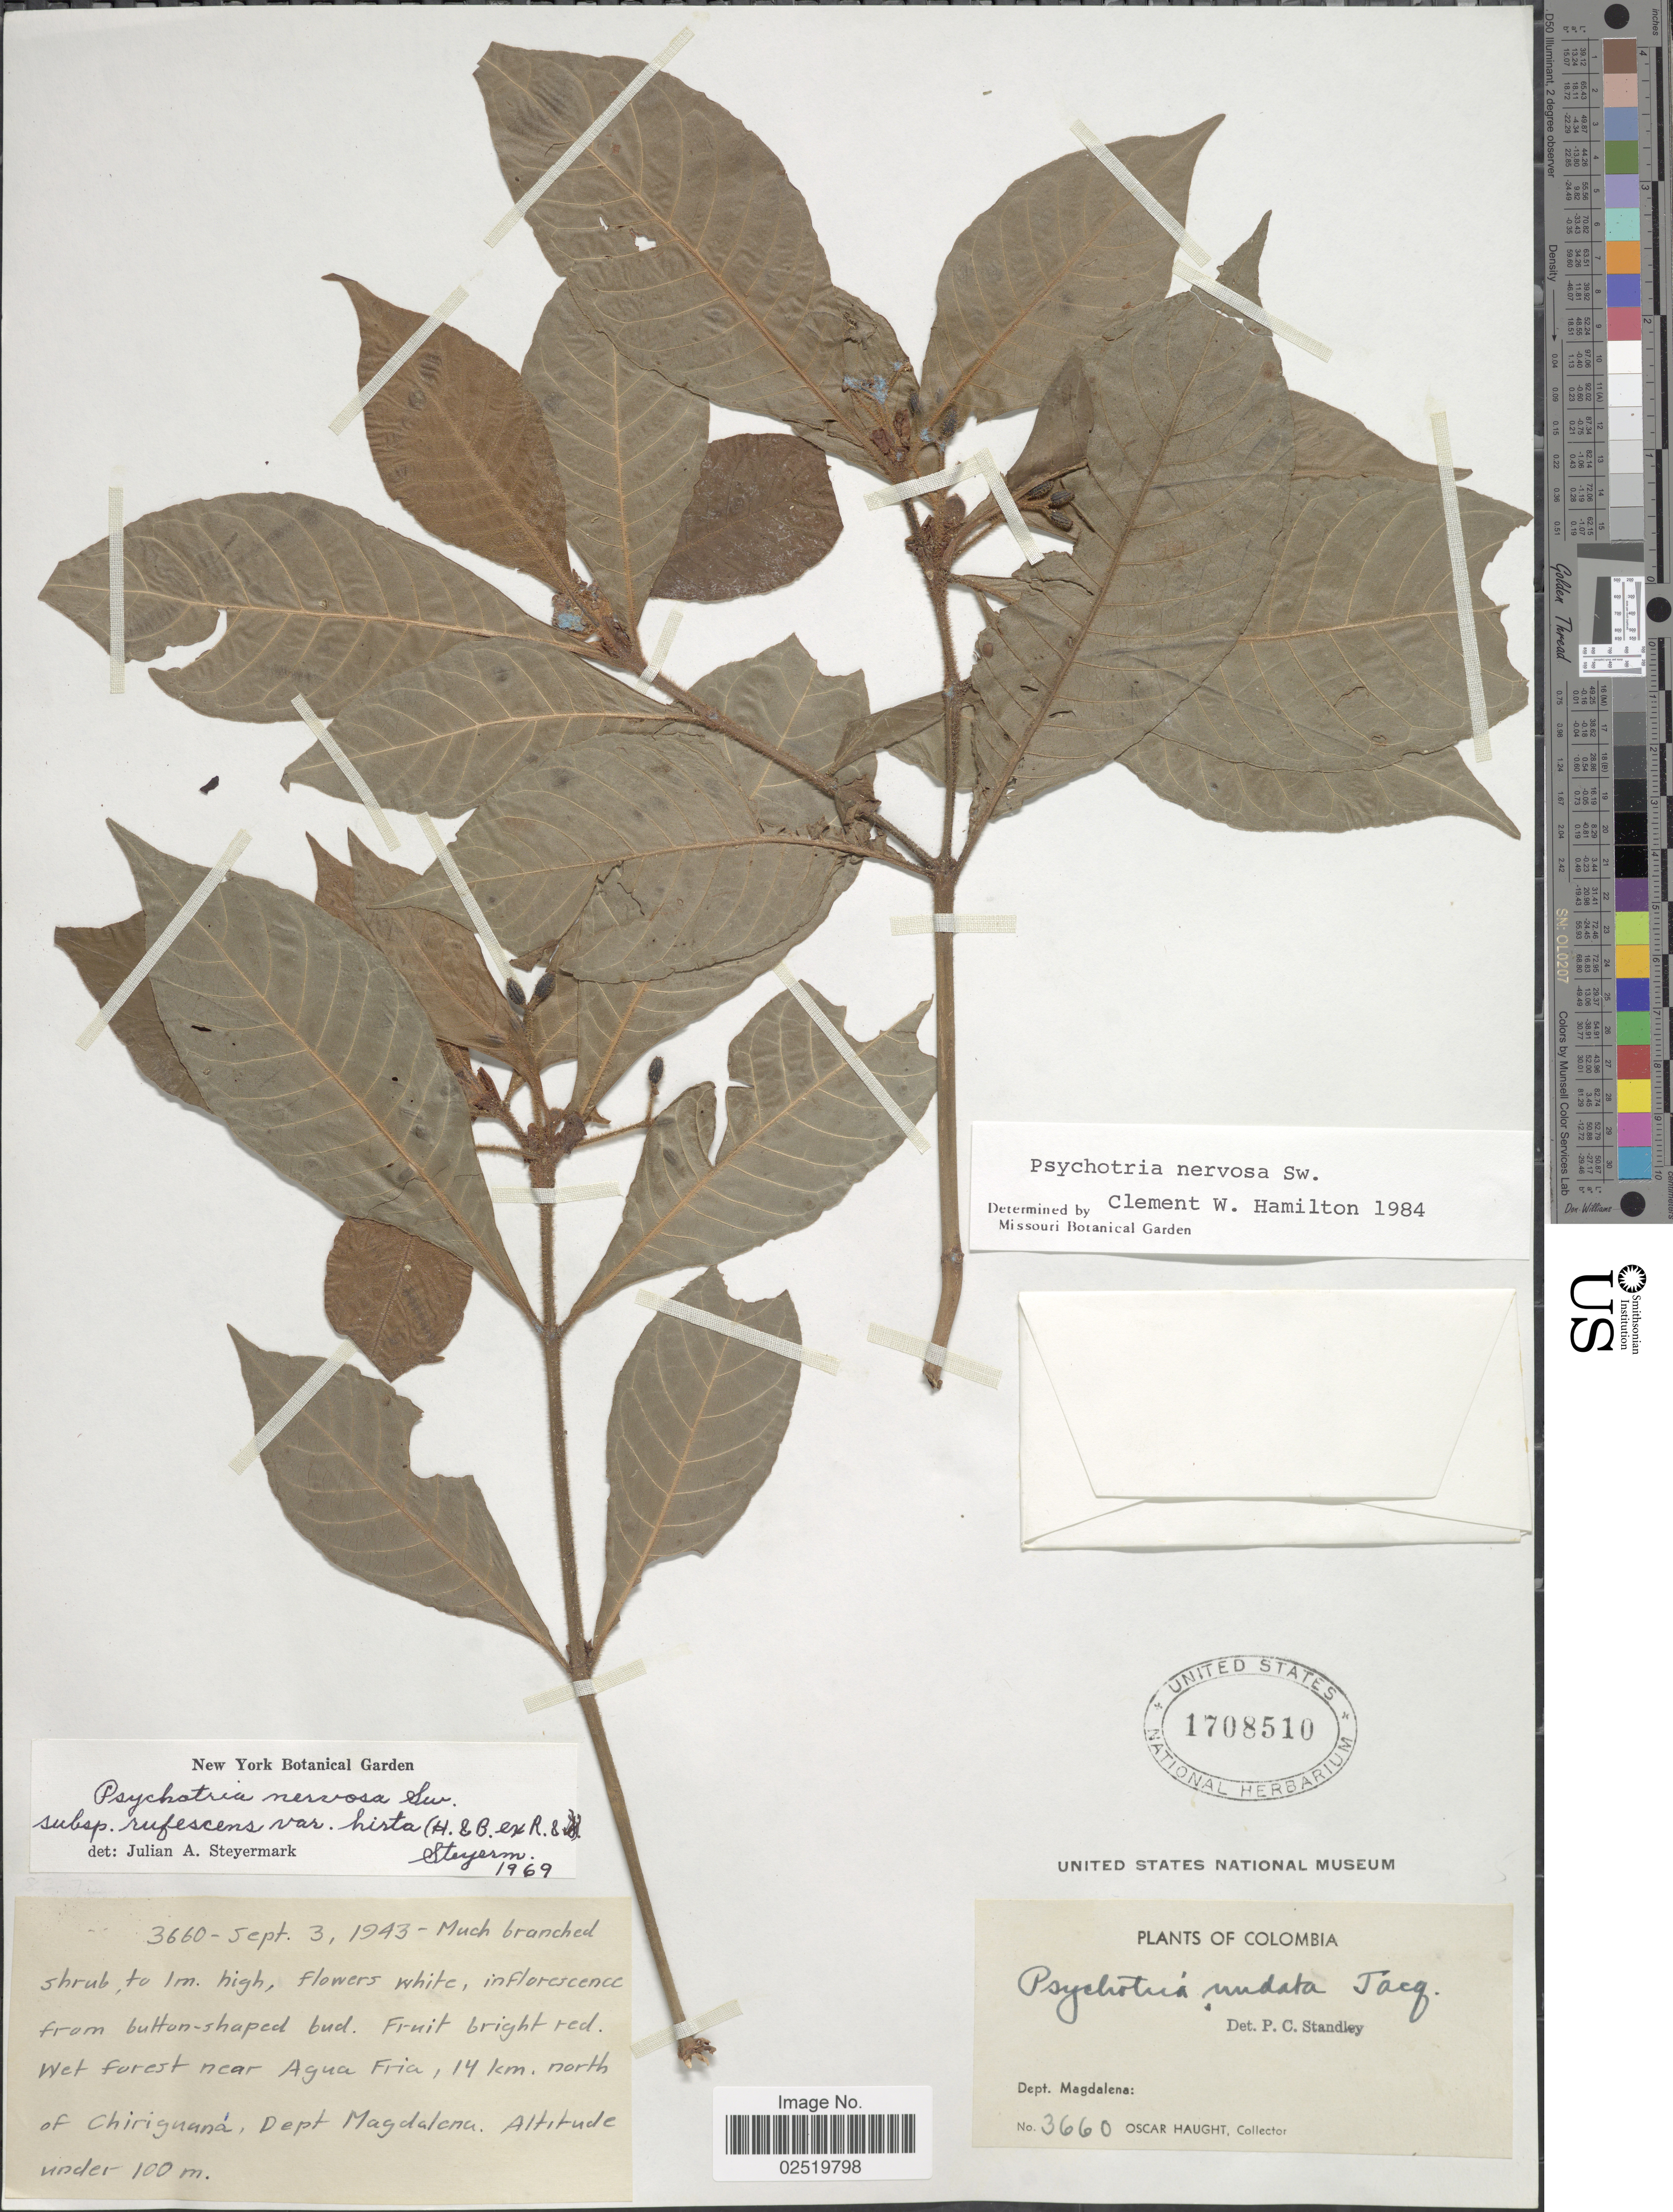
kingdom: Plantae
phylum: Tracheophyta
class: Magnoliopsida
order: Gentianales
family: Rubiaceae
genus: Psychotria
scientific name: Psychotria nervosa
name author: Sw.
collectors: O. L. Haught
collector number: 3660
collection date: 1943-09-03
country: Colombia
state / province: Magdalena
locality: Wet forest near Agua Fria, 14 km. north of Chiriguana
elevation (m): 100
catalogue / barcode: US 1708510